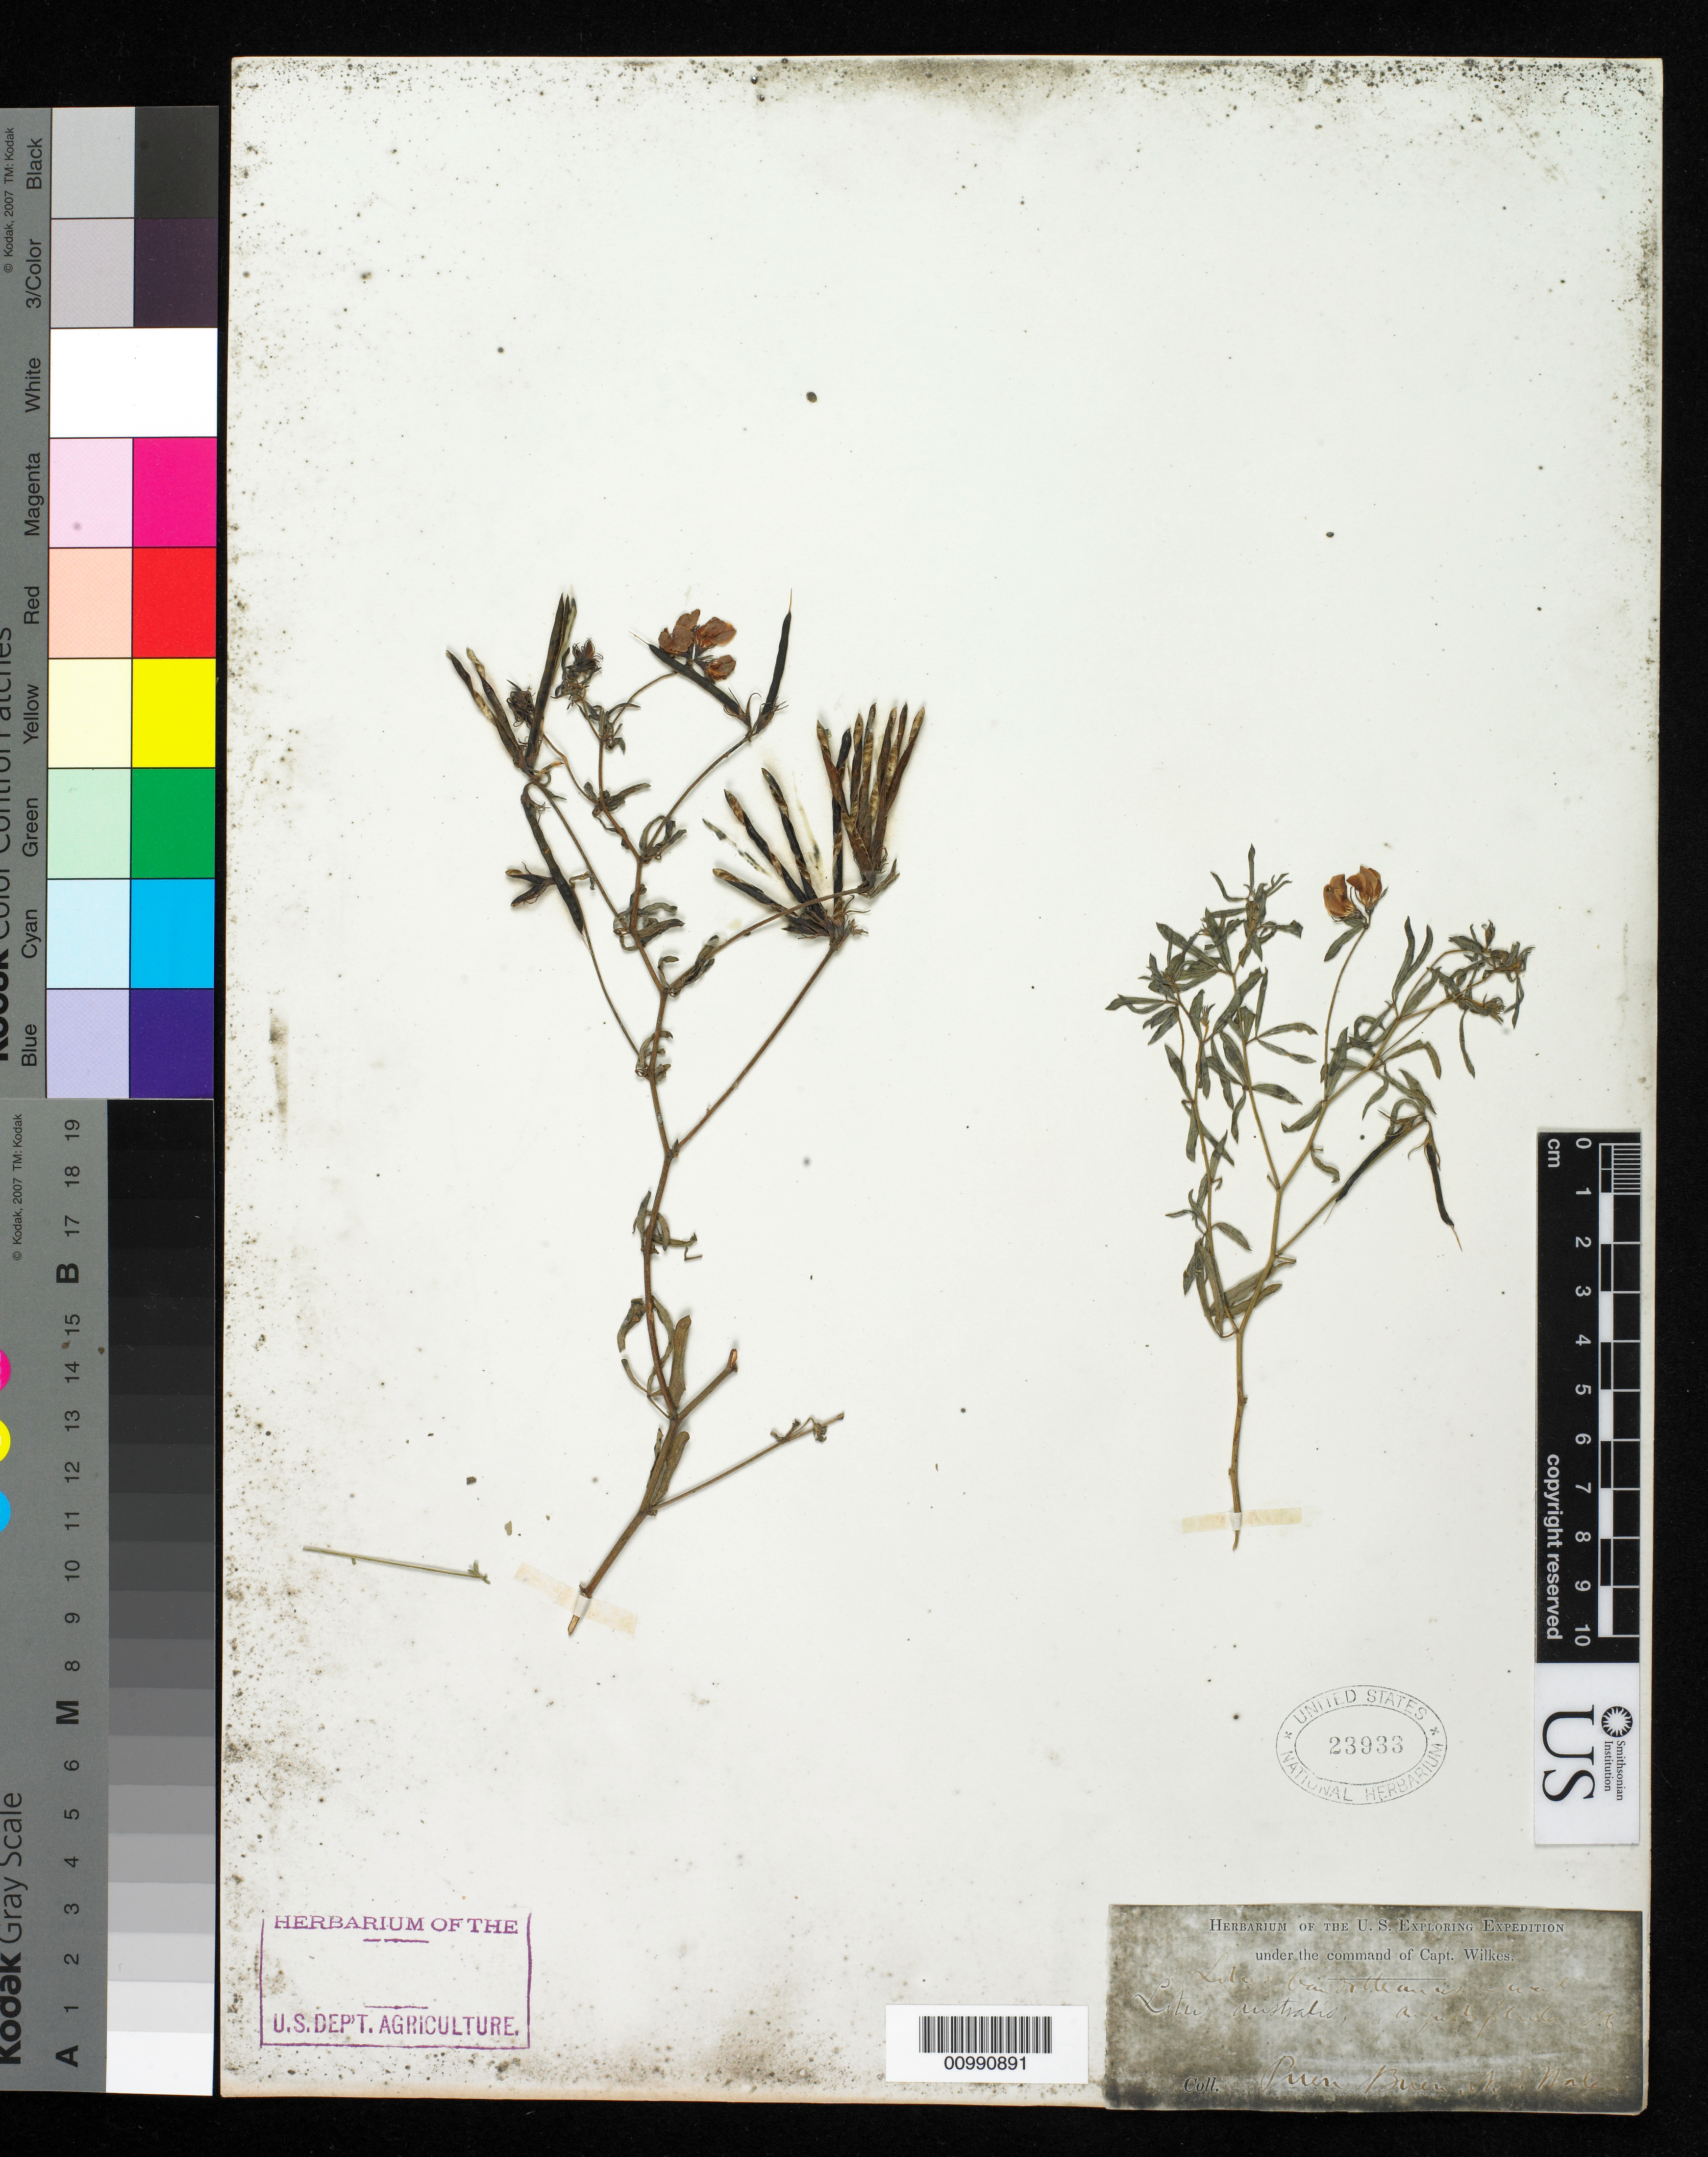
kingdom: Plantae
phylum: Tracheophyta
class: Magnoliopsida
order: Fabales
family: Fabaceae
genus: Lotus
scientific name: Lotus australis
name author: Andrews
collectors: Wilkes Explor. Exped.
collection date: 1838/1842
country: Australia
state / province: New South Wales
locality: Puer Buen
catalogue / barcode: US 23933